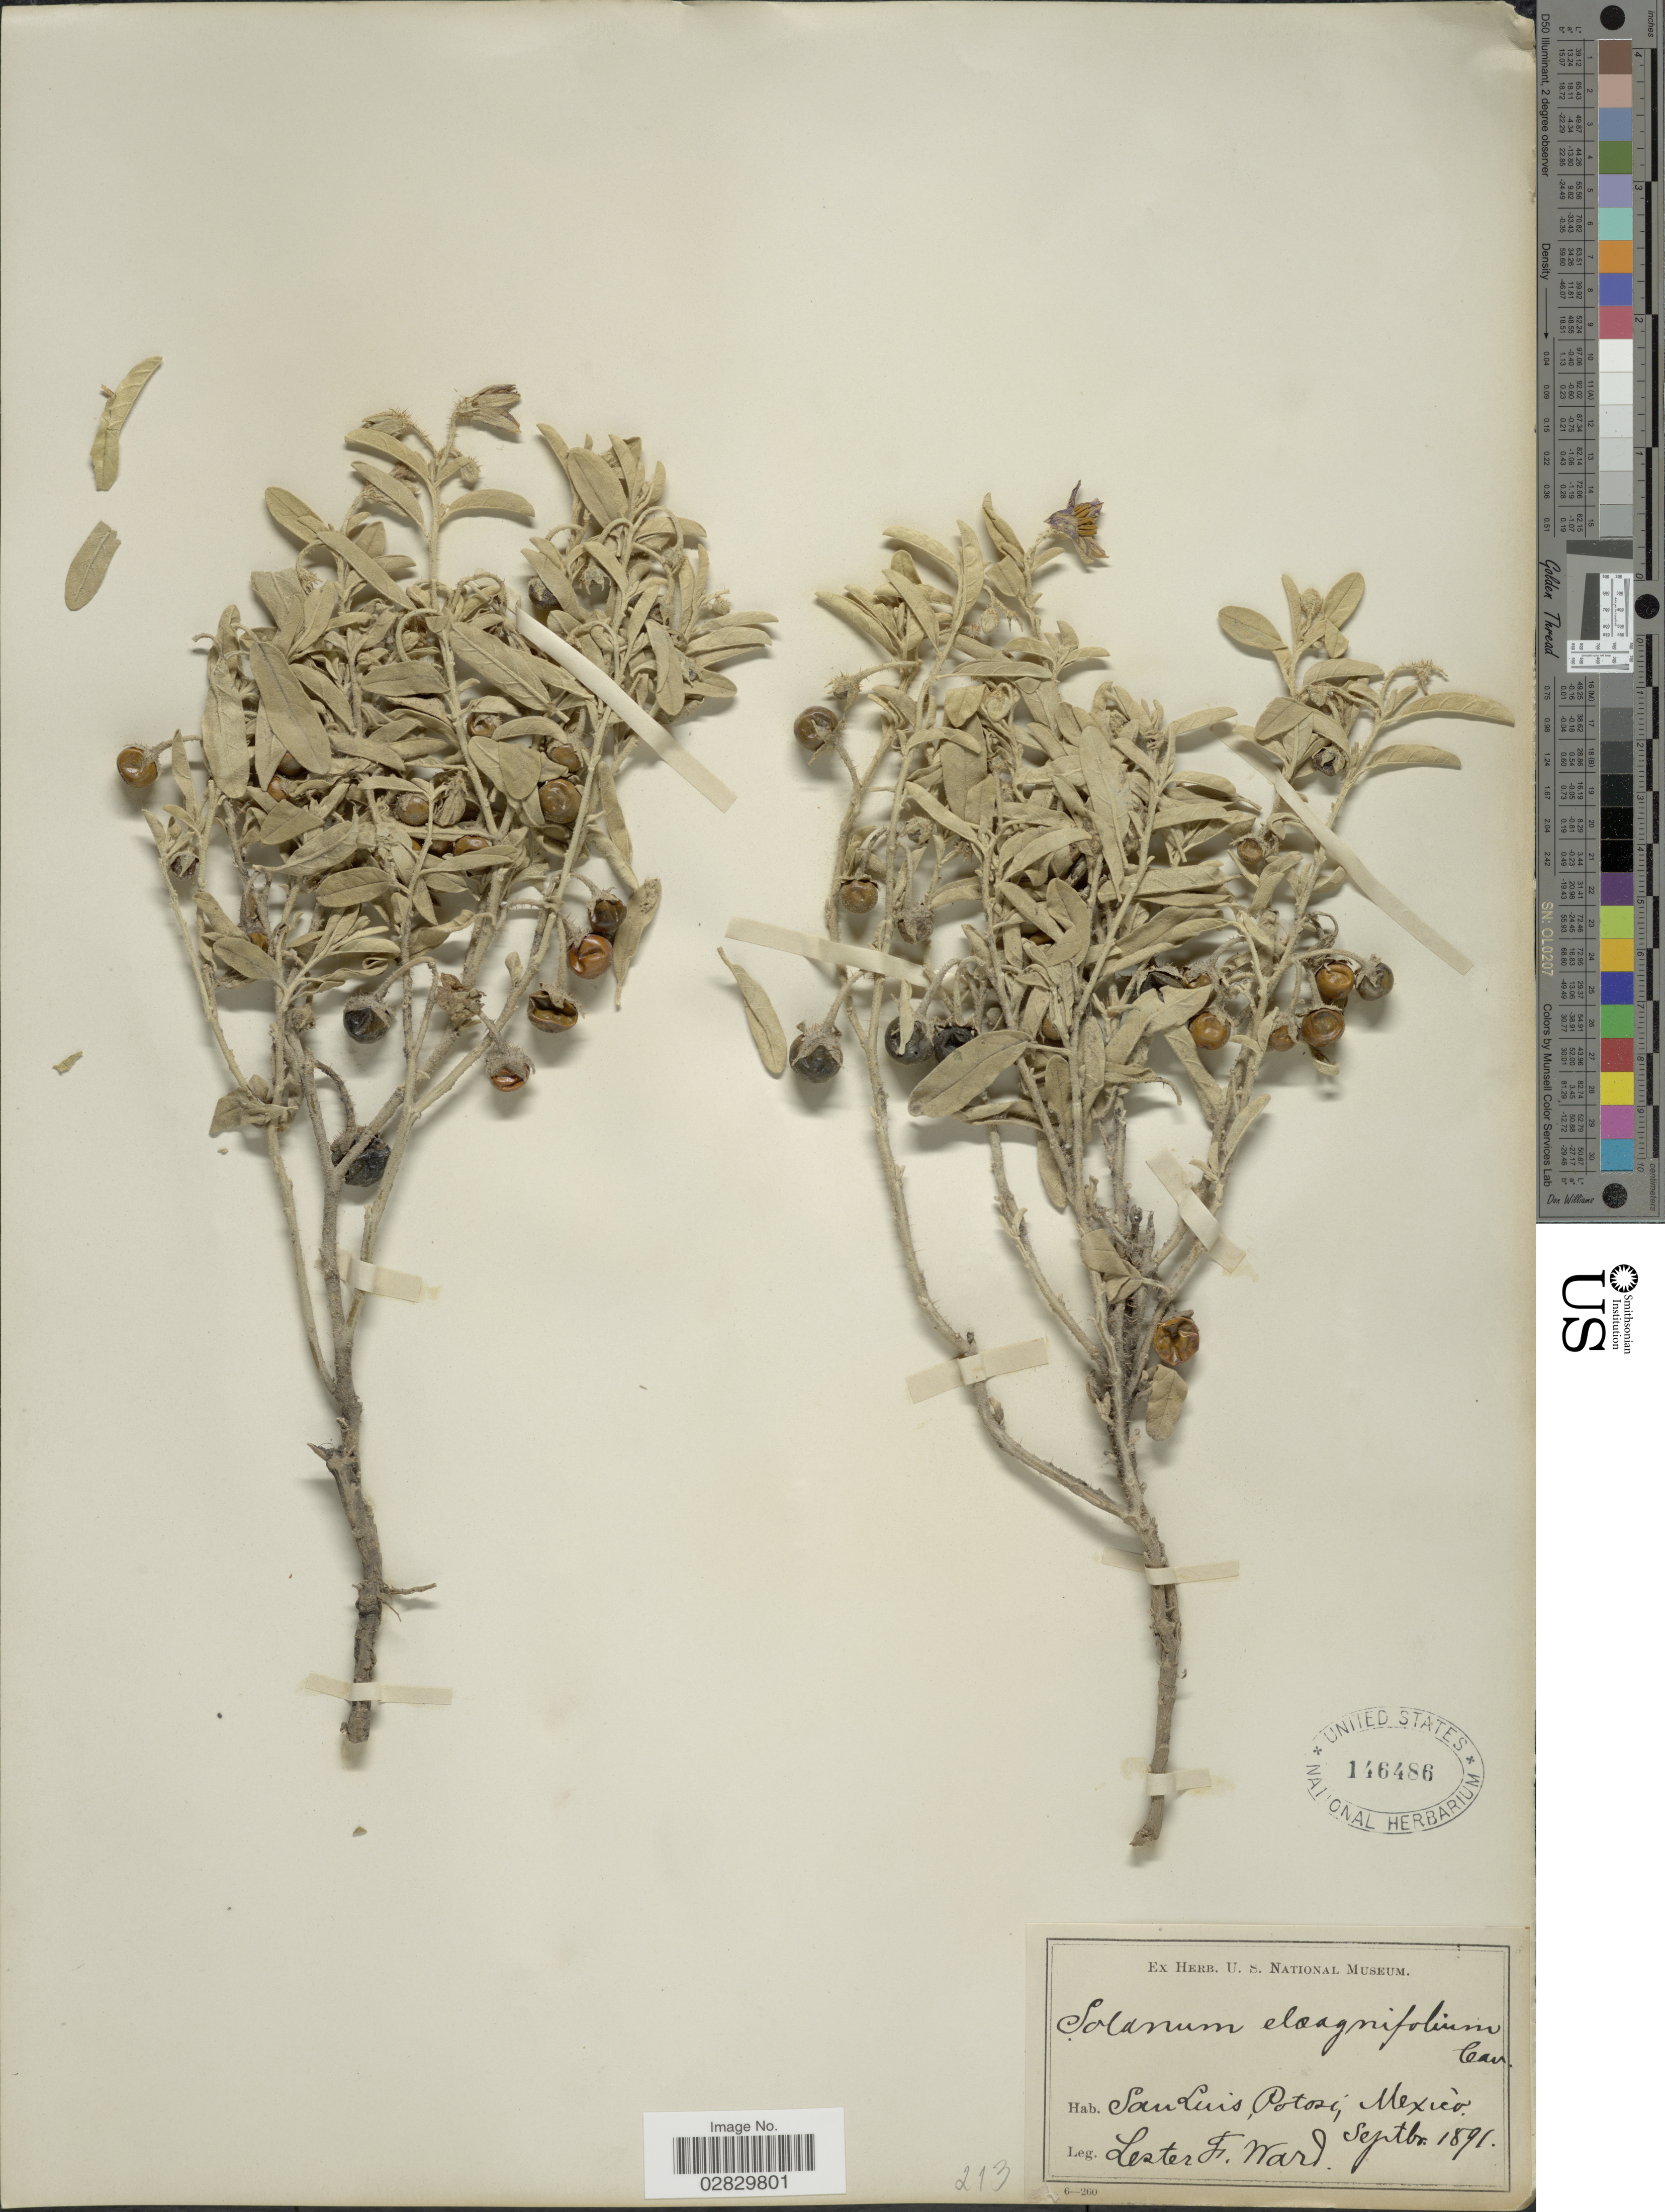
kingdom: Plantae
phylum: Tracheophyta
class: Magnoliopsida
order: Solanales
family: Solanaceae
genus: Solanum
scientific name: Solanum elaeagnifolium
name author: Cav.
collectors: L. F. Ward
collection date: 1891-09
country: Mexico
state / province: San Luis Potosí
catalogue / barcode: US 146486